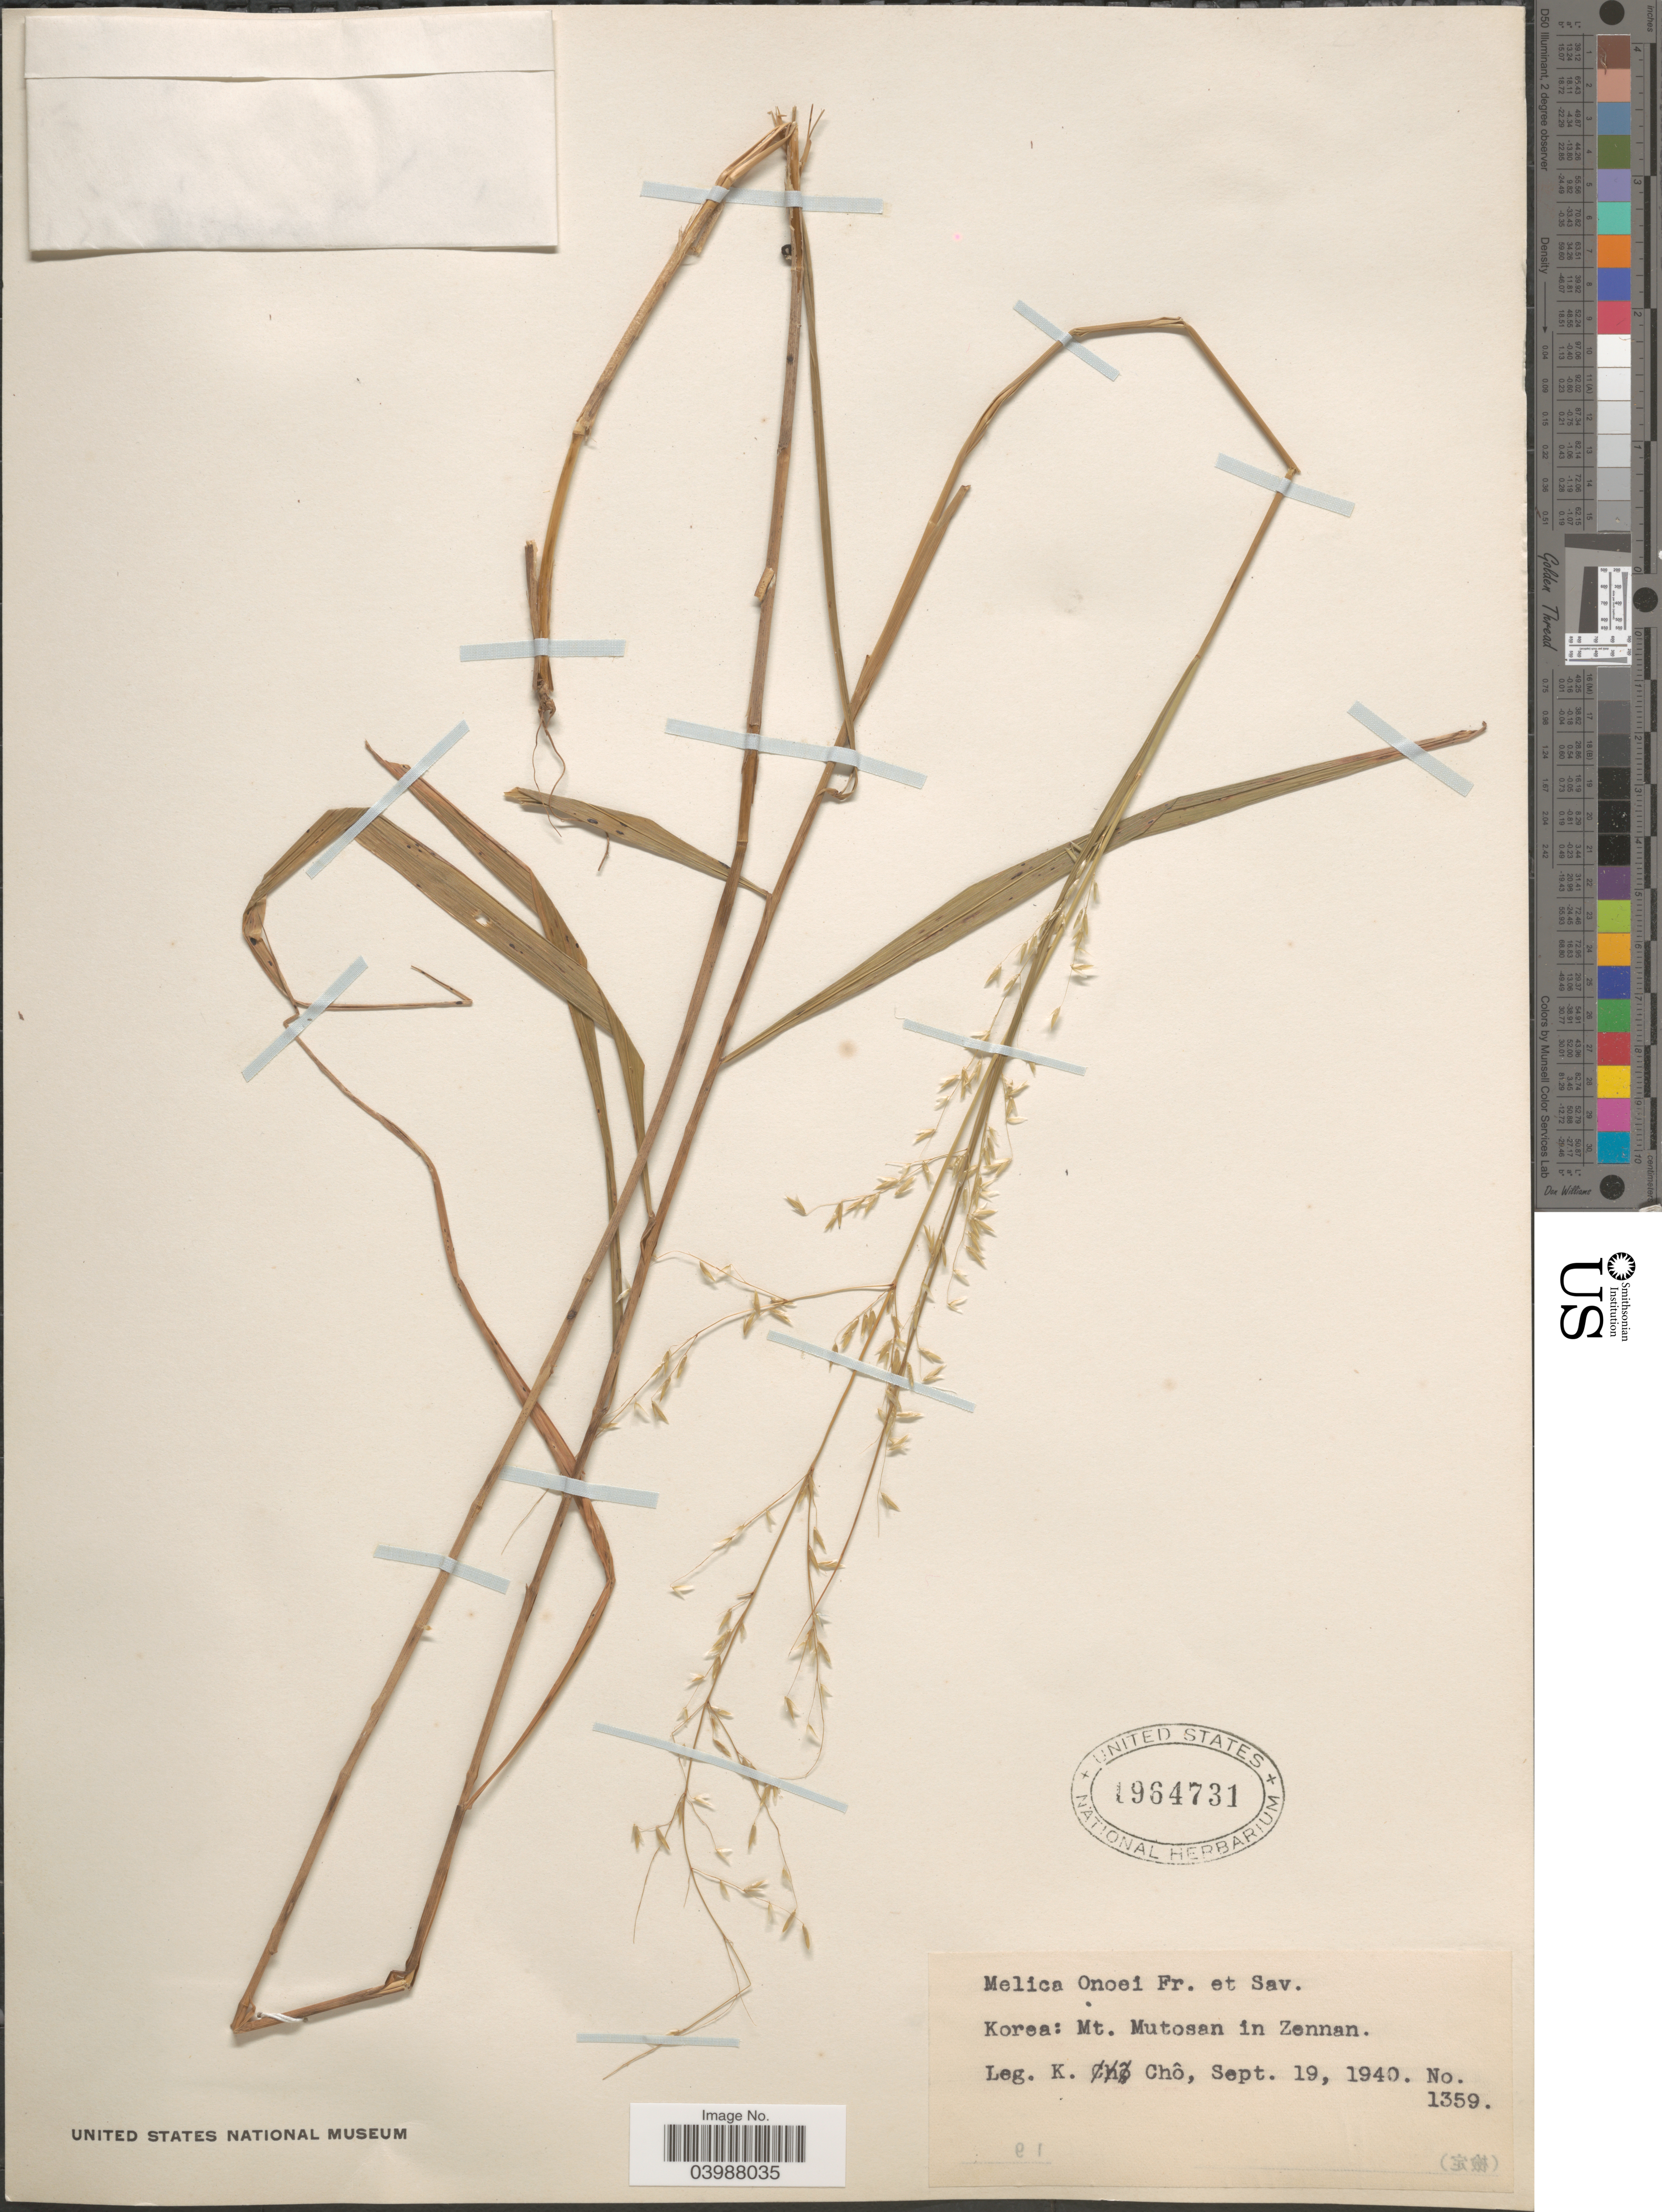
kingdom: Plantae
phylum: Tracheophyta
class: Liliopsida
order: Poales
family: Poaceae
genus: Melica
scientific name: Melica onoei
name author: Franch. & Sav.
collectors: K. Chô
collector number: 1359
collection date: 1940-09-19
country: South Korea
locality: Mt. Mutosan in Zennan.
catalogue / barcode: US 1964731